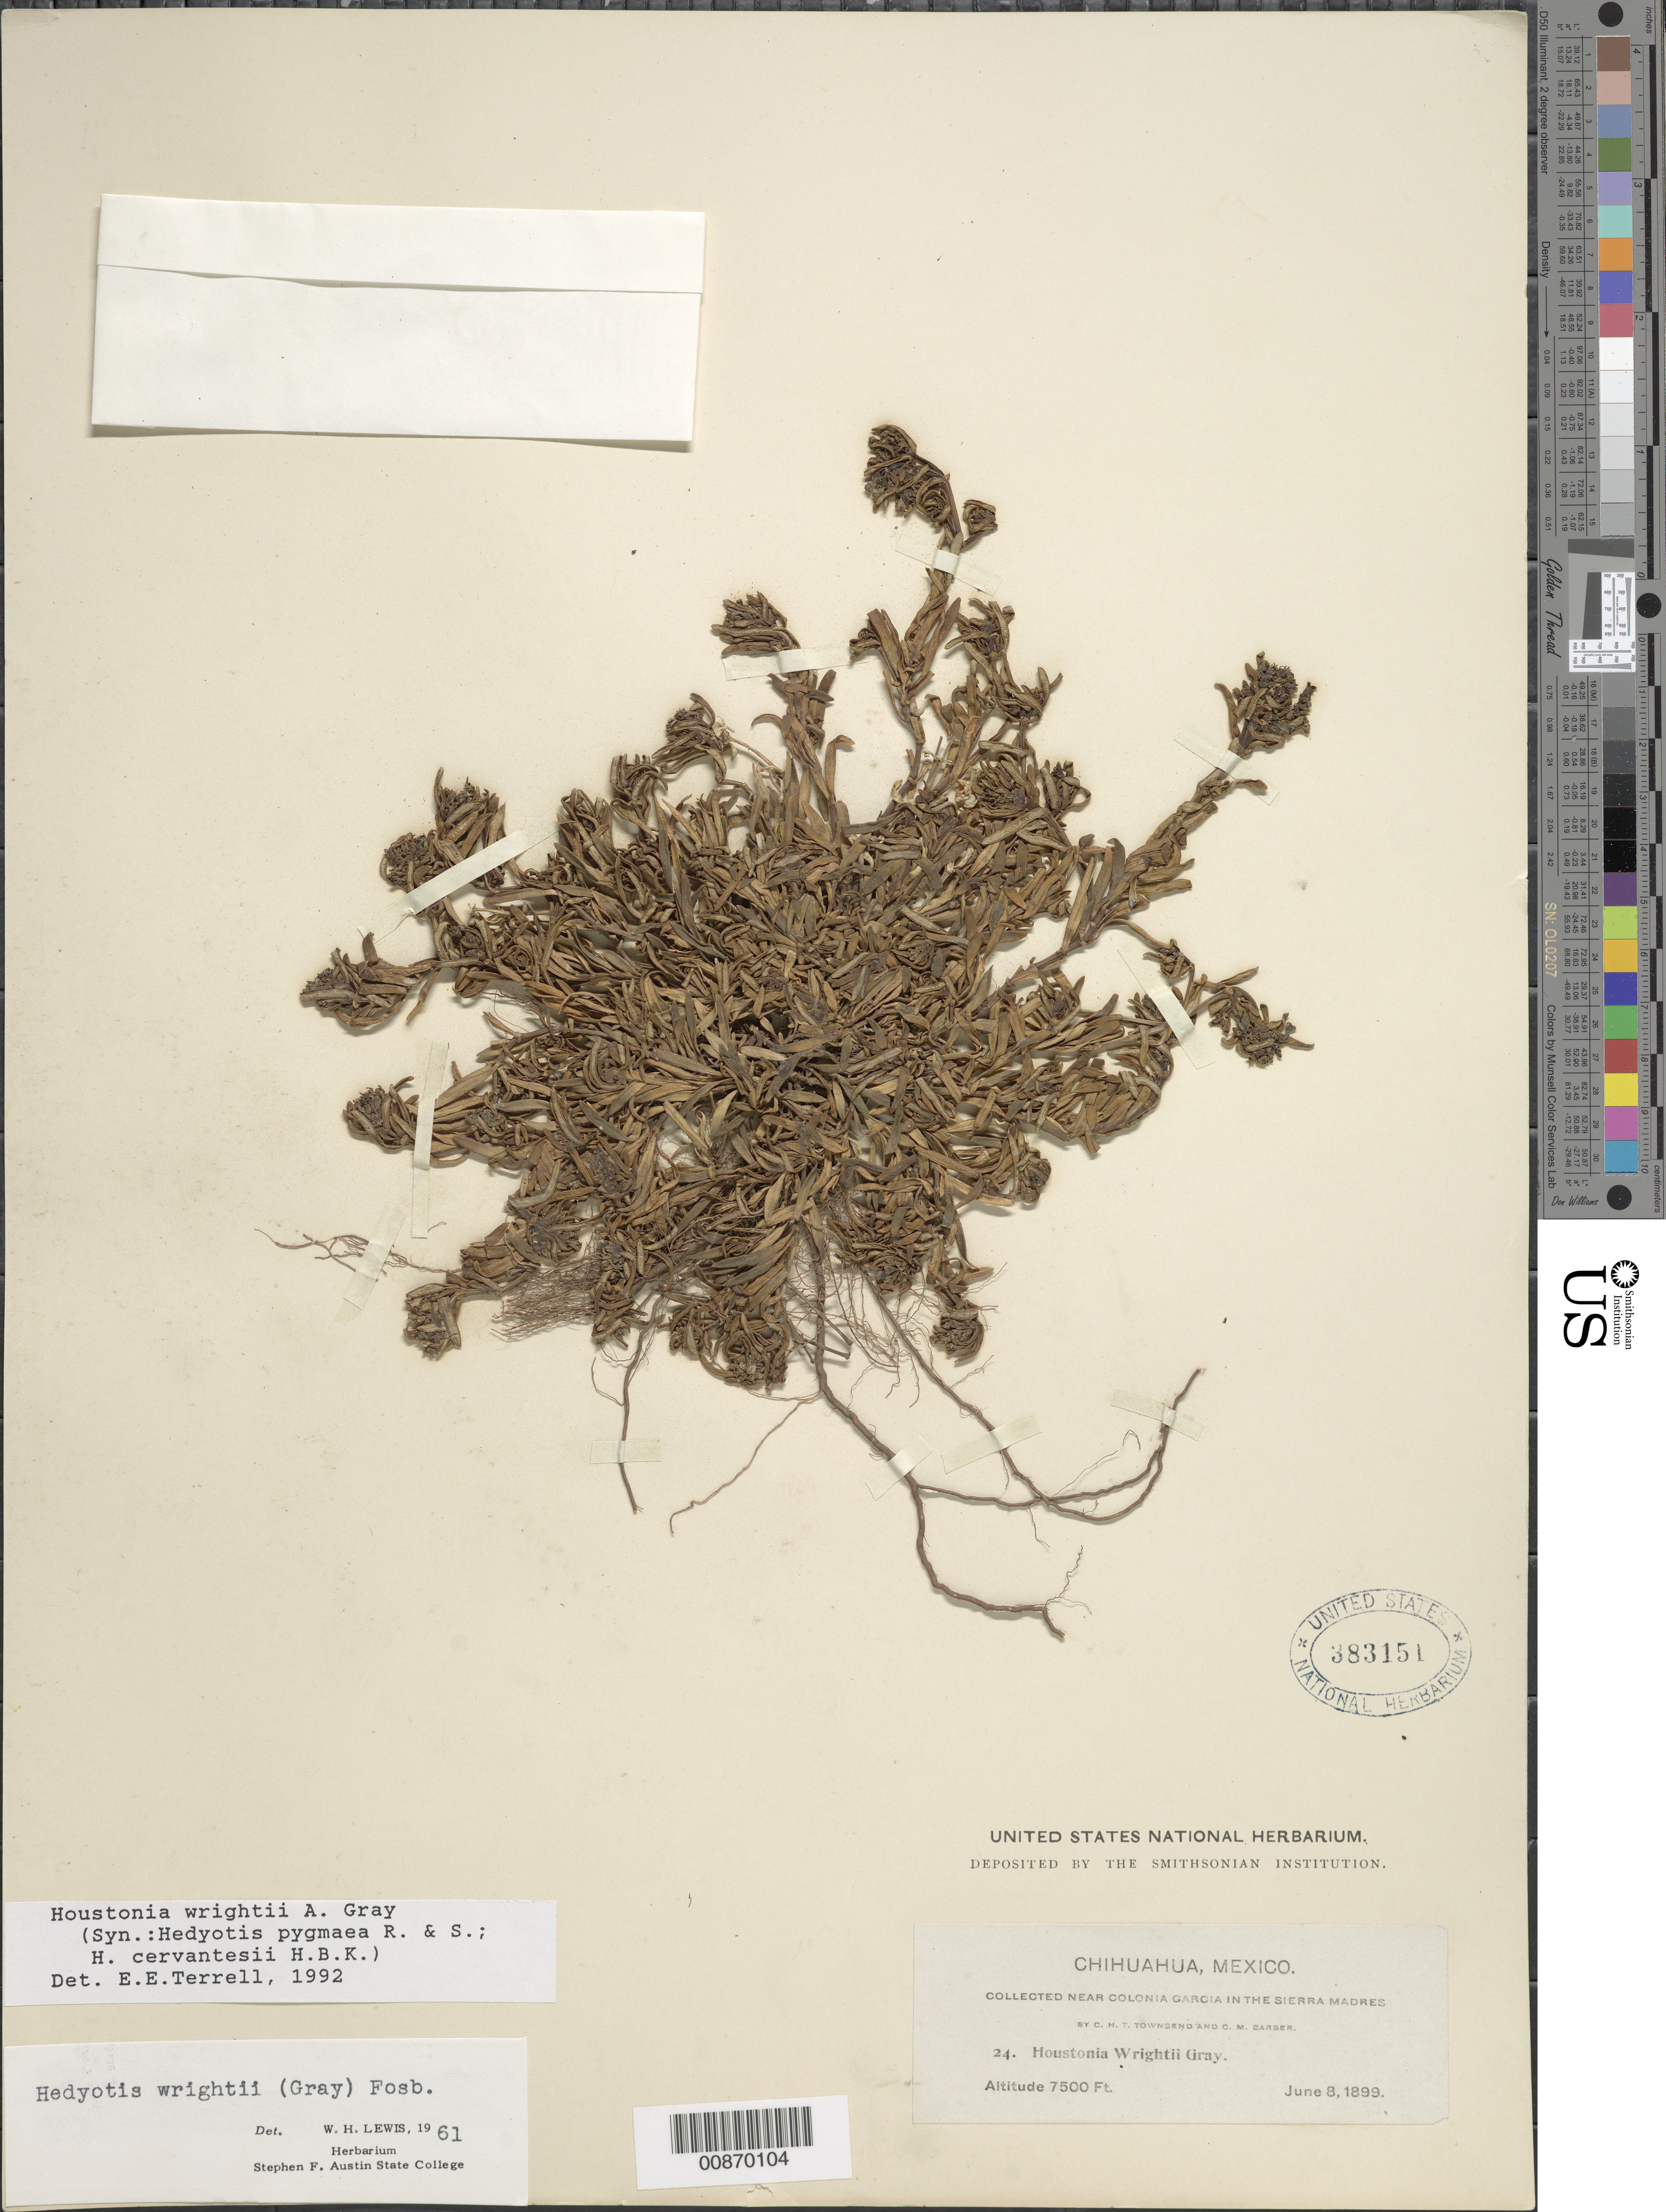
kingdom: Plantae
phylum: Tracheophyta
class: Magnoliopsida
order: Gentianales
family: Rubiaceae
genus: Houstonia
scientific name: Houstonia wrightii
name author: (A. Gray) A. Gray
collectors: C. H. T. Townsend & C. Barber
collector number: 24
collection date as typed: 08 Jun 1899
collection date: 1899-06-08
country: Mexico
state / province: Chihuahua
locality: Near Colonia García in the Sierra Madre, Chihuahua.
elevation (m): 2286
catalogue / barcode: US 383151